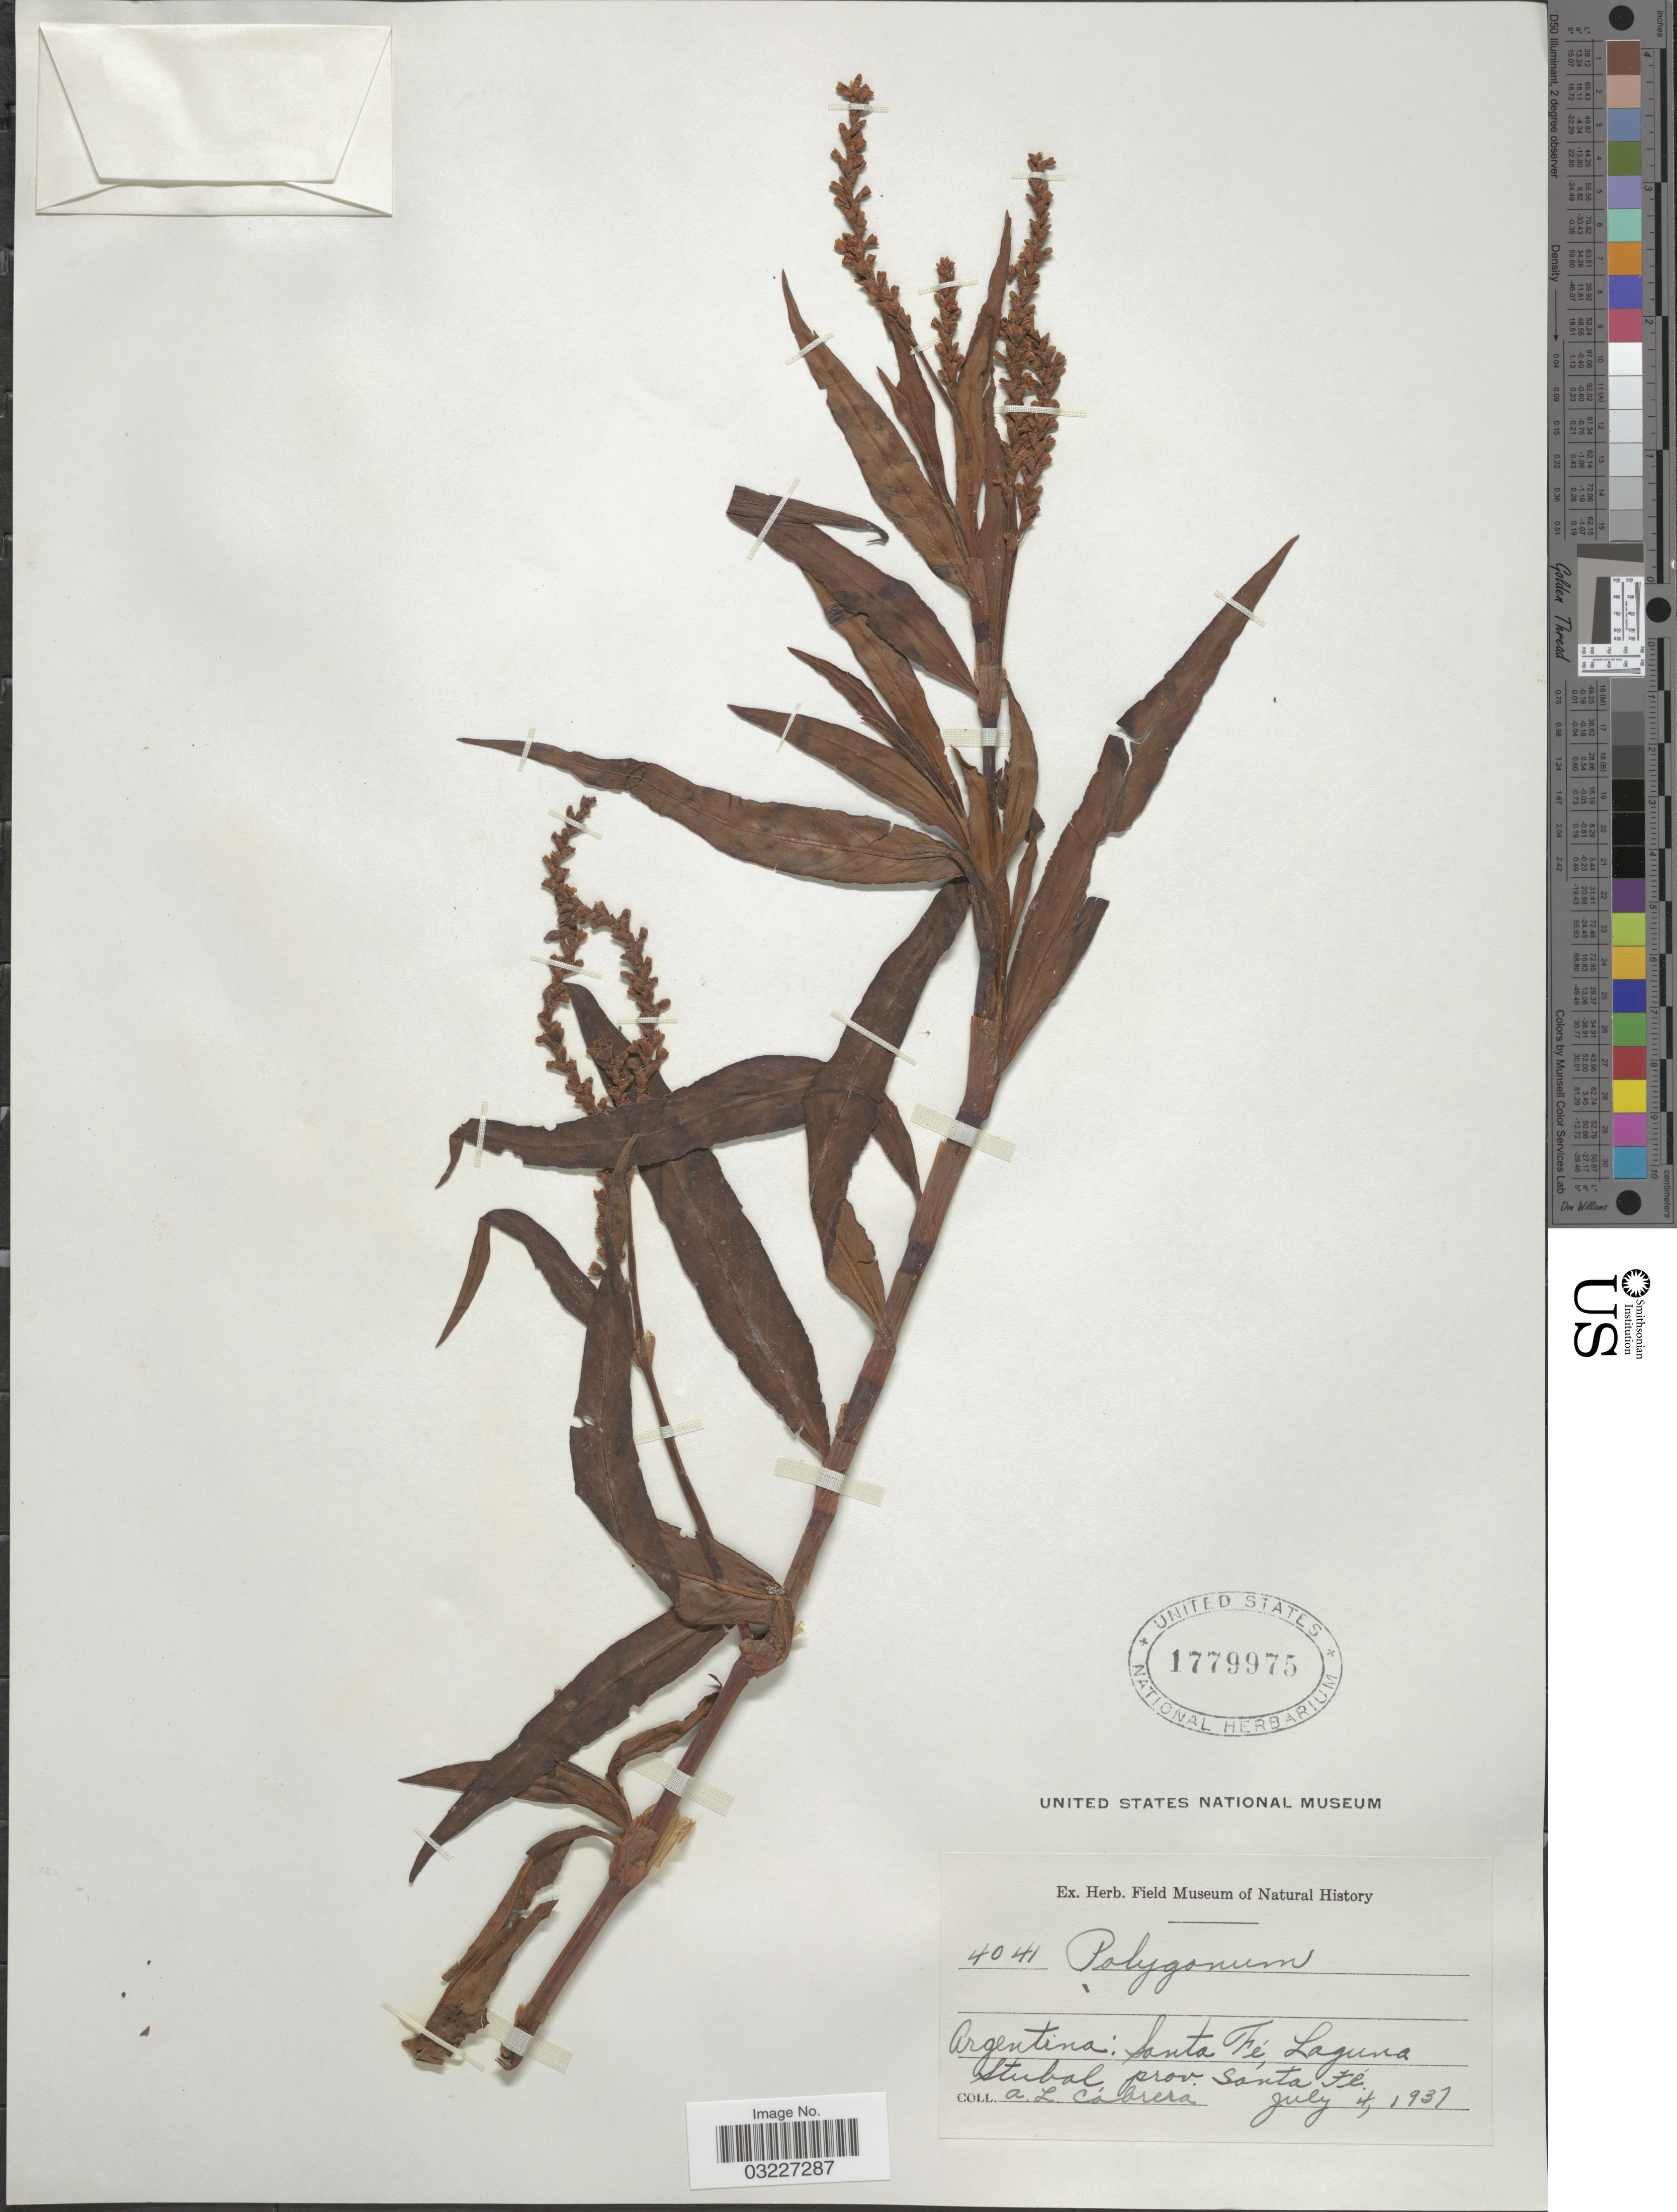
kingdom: Plantae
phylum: Tracheophyta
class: Magnoliopsida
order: Caryophyllales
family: Polygonaceae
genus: Polygonum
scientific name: Polygonum sp.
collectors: A. L. Cabrera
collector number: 4041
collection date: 1937-07-04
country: Argentina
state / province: Santa Fe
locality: Santa Fé, Laguna. Stubal.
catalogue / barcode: US 1779975